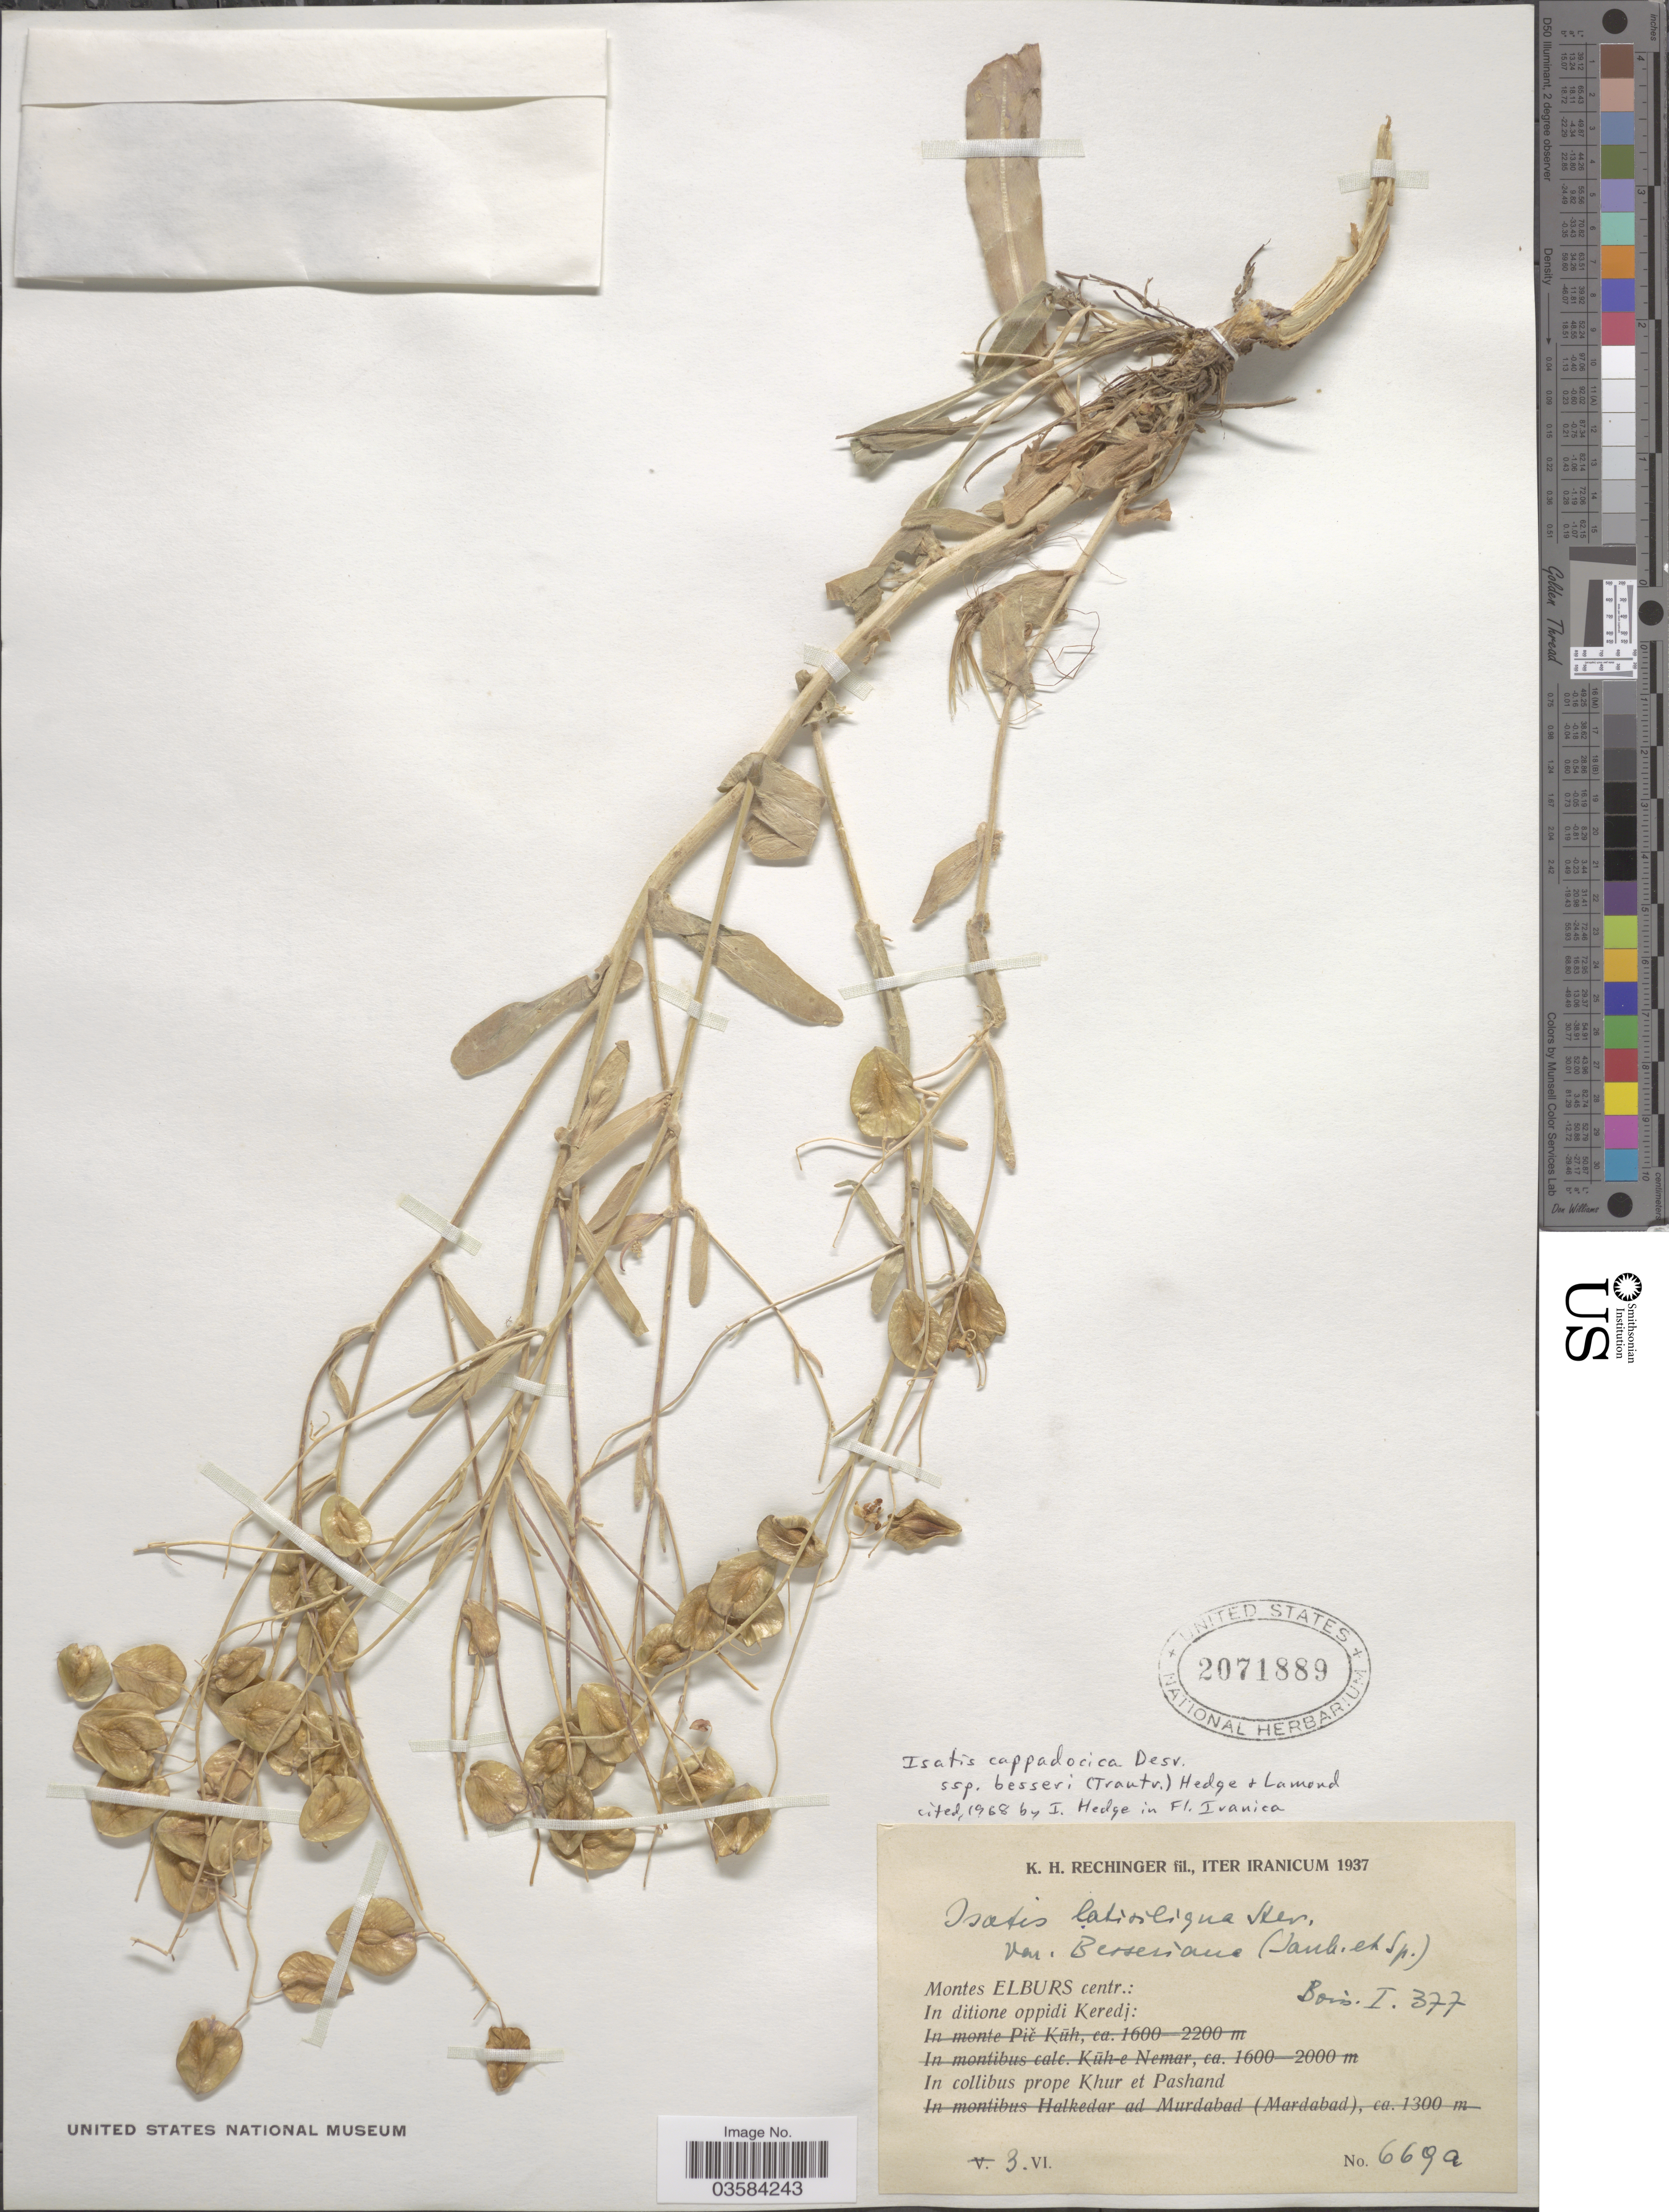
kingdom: Plantae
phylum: Tracheophyta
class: Magnoliopsida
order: Brassicales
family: Brassicaceae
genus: Isatis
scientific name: Isatis cappadocica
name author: Desv.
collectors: K. H. Rechinger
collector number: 669a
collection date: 1937-06-03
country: Iran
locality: Montes Elburs centr.: In ditione oppidi Keredj. In collibus prope Khur et Pashand.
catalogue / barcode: US 2071889